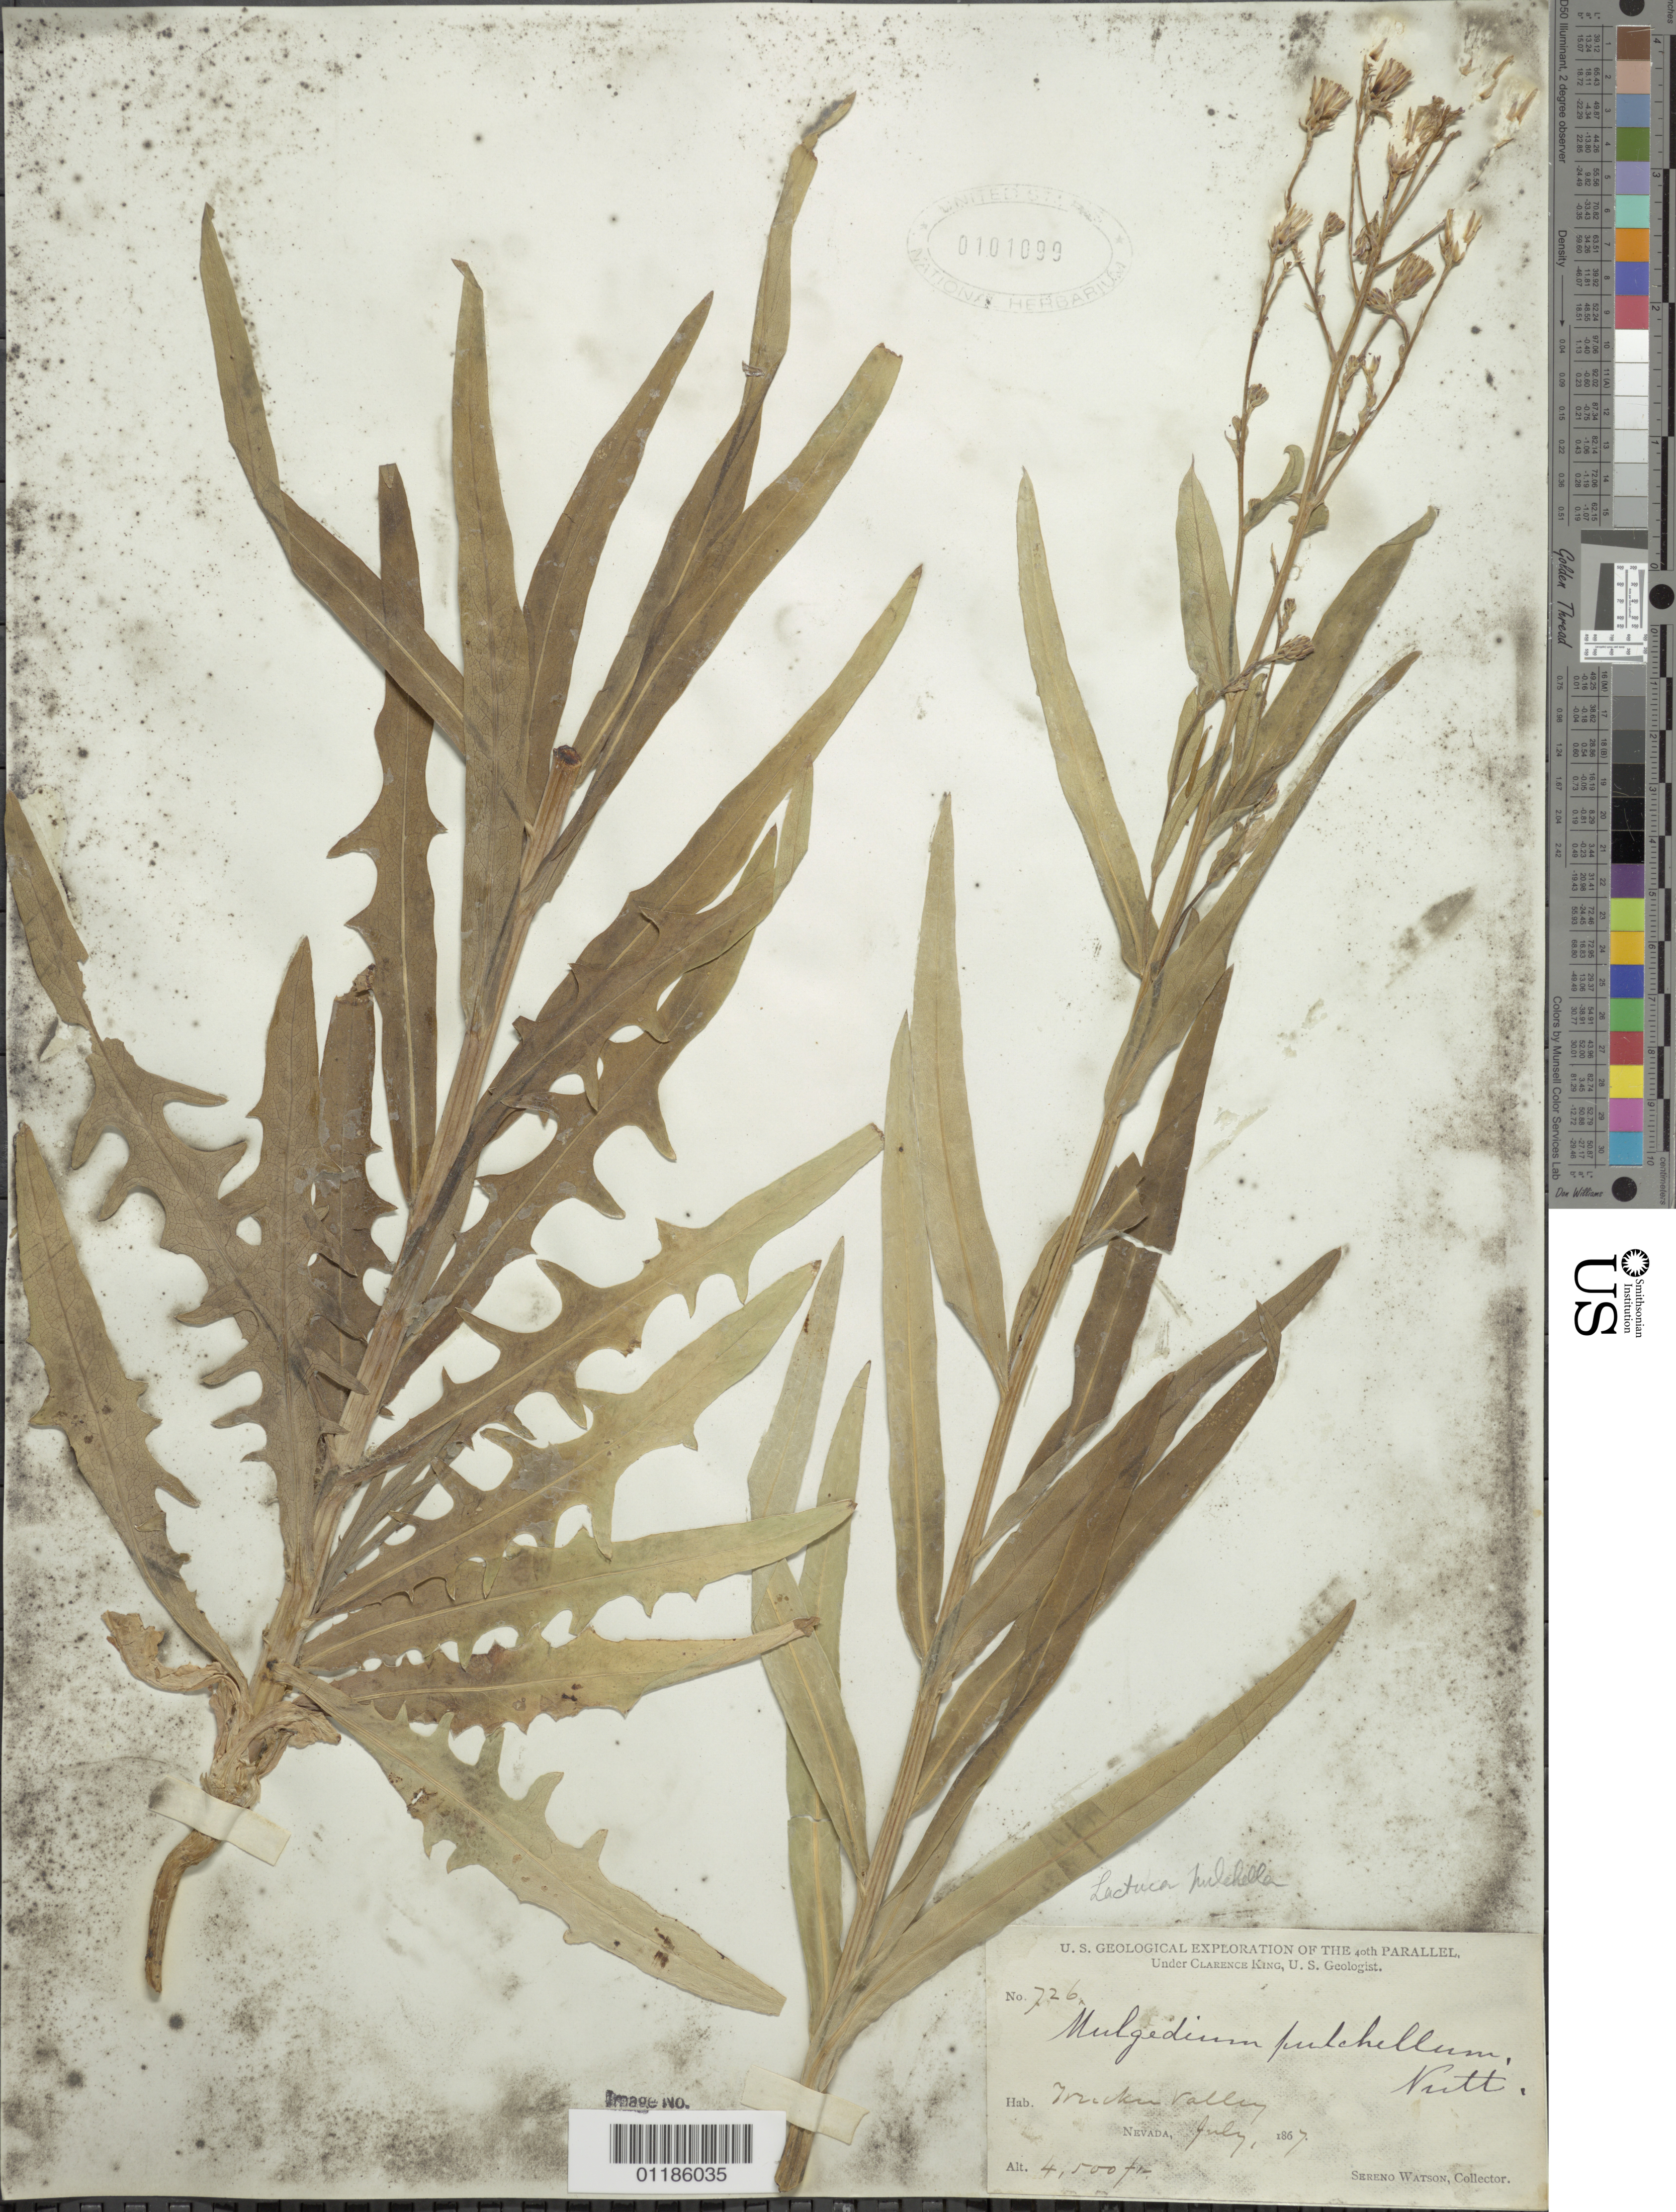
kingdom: Plantae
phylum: Tracheophyta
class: Magnoliopsida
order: Asterales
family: Asteraceae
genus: Lactuca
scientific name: Lactuca tatarica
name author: (L.) C.A. Mey.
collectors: S. Watson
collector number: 726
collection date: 1867-07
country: United States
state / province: Nevada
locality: Trucku Valley, N.W. Nevada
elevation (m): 1372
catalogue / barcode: US 101099